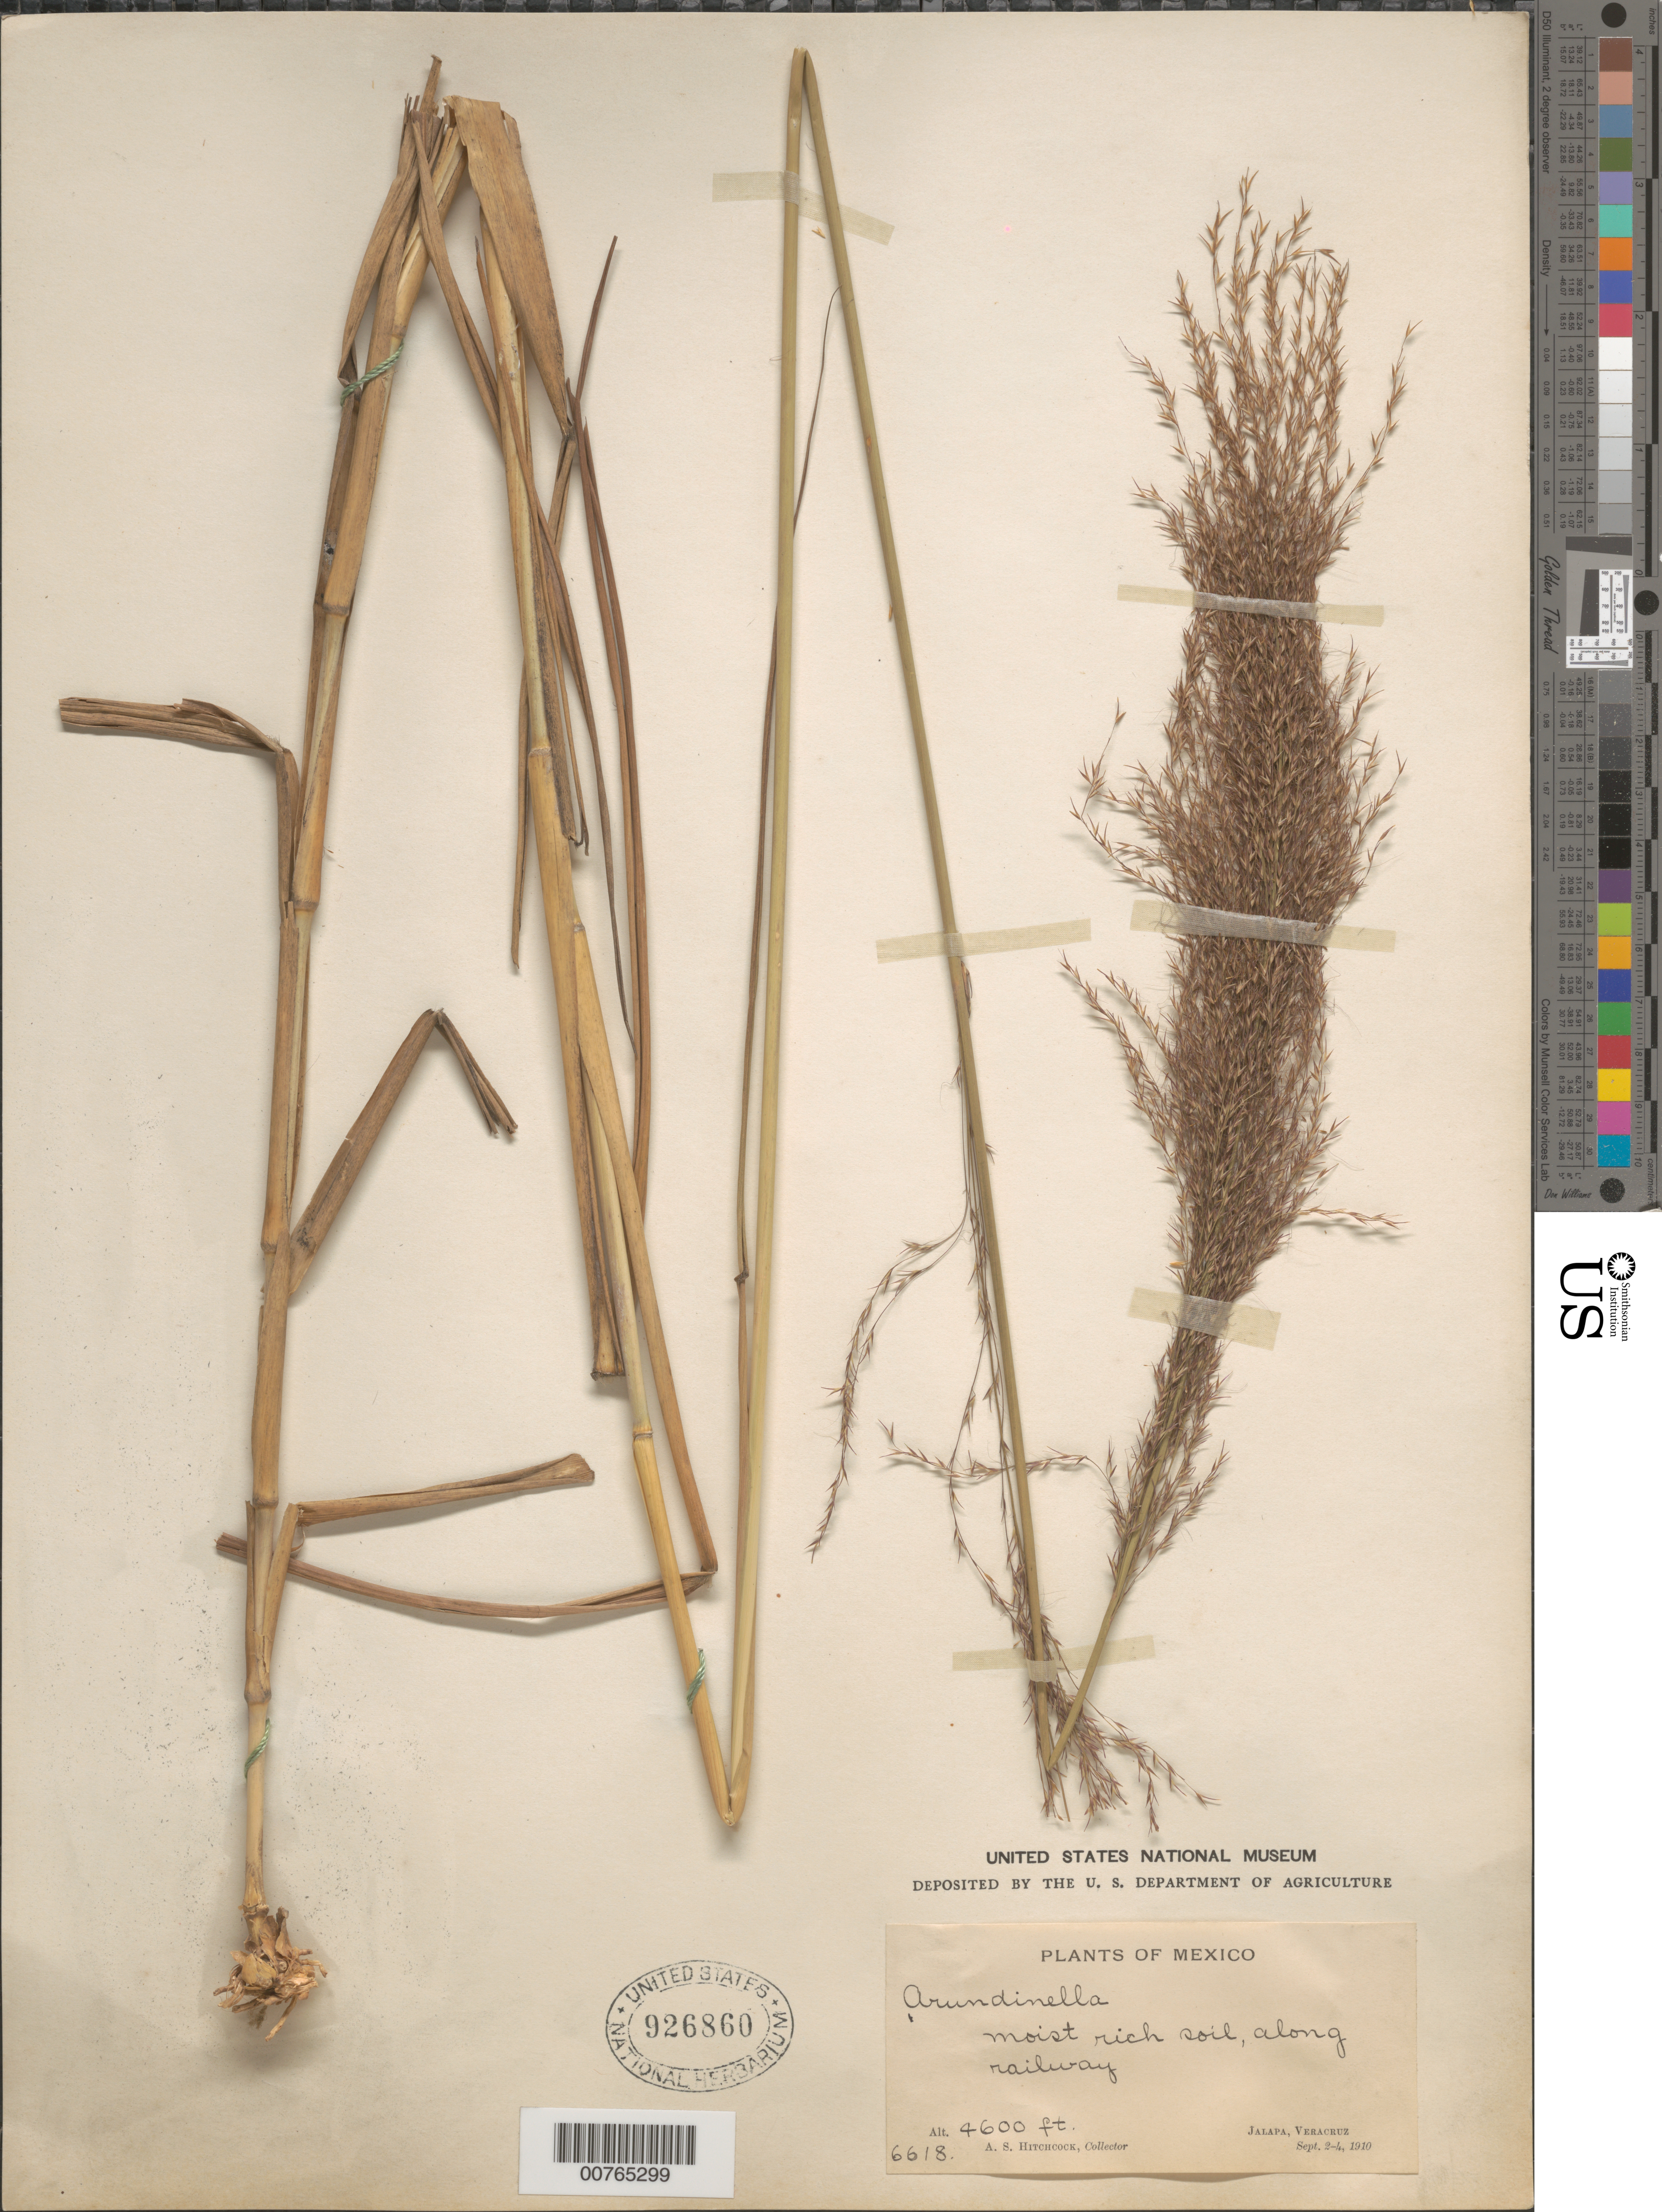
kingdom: Plantae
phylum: Tracheophyta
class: Liliopsida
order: Poales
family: Poaceae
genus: Arundinella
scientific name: Arundinella berteroniana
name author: (Schult.) Hitchc. & Chase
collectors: A. S. Hitchcock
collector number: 6618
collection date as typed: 02 Sep 1910 to 04 Sep 1910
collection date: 1910-09-02/1910-09-04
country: Mexico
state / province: Veracruz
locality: Jalapa.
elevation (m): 1402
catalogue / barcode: US 926860